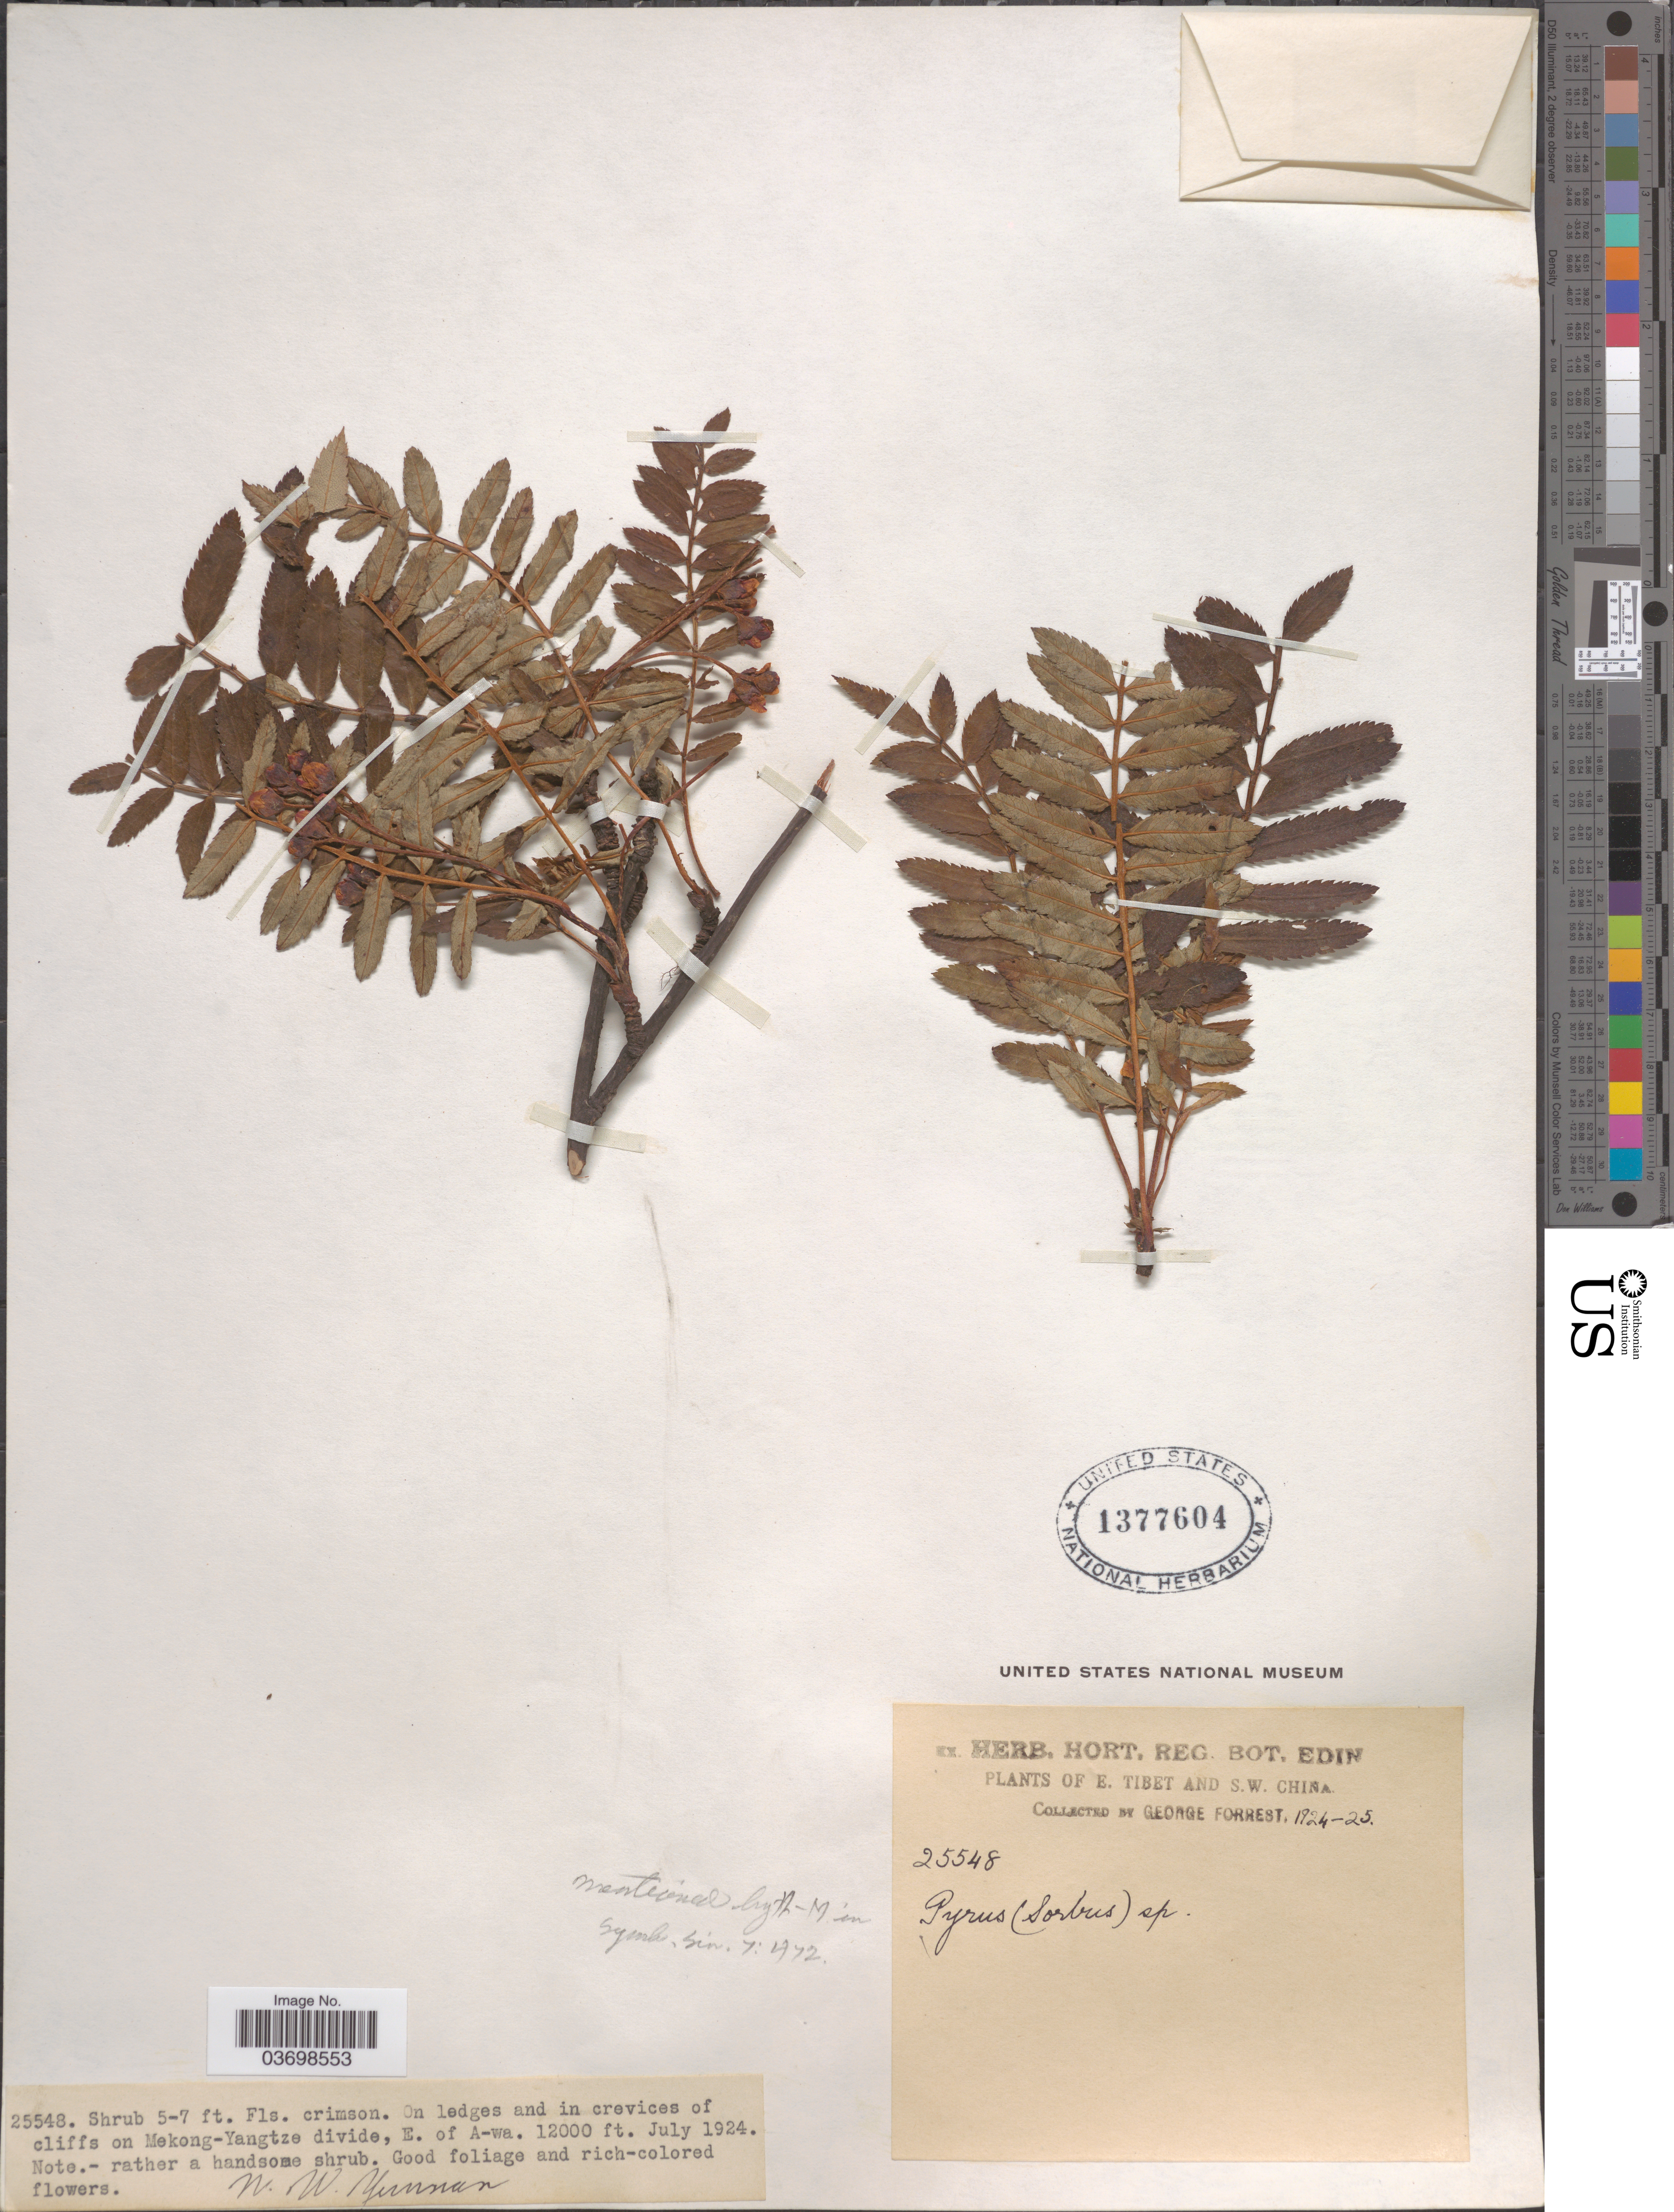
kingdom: Plantae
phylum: Tracheophyta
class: Magnoliopsida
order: Rosales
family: Rosaceae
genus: Sorbus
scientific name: Sorbus sp.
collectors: G. Forrest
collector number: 25548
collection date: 1924-07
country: China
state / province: Yunnan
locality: S.W. China. On ledges and in crevices of cliffs on Mekong-Yangtze divide, E. of A-wa. N.W. Yunnan.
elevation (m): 3658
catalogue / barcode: US 1377604